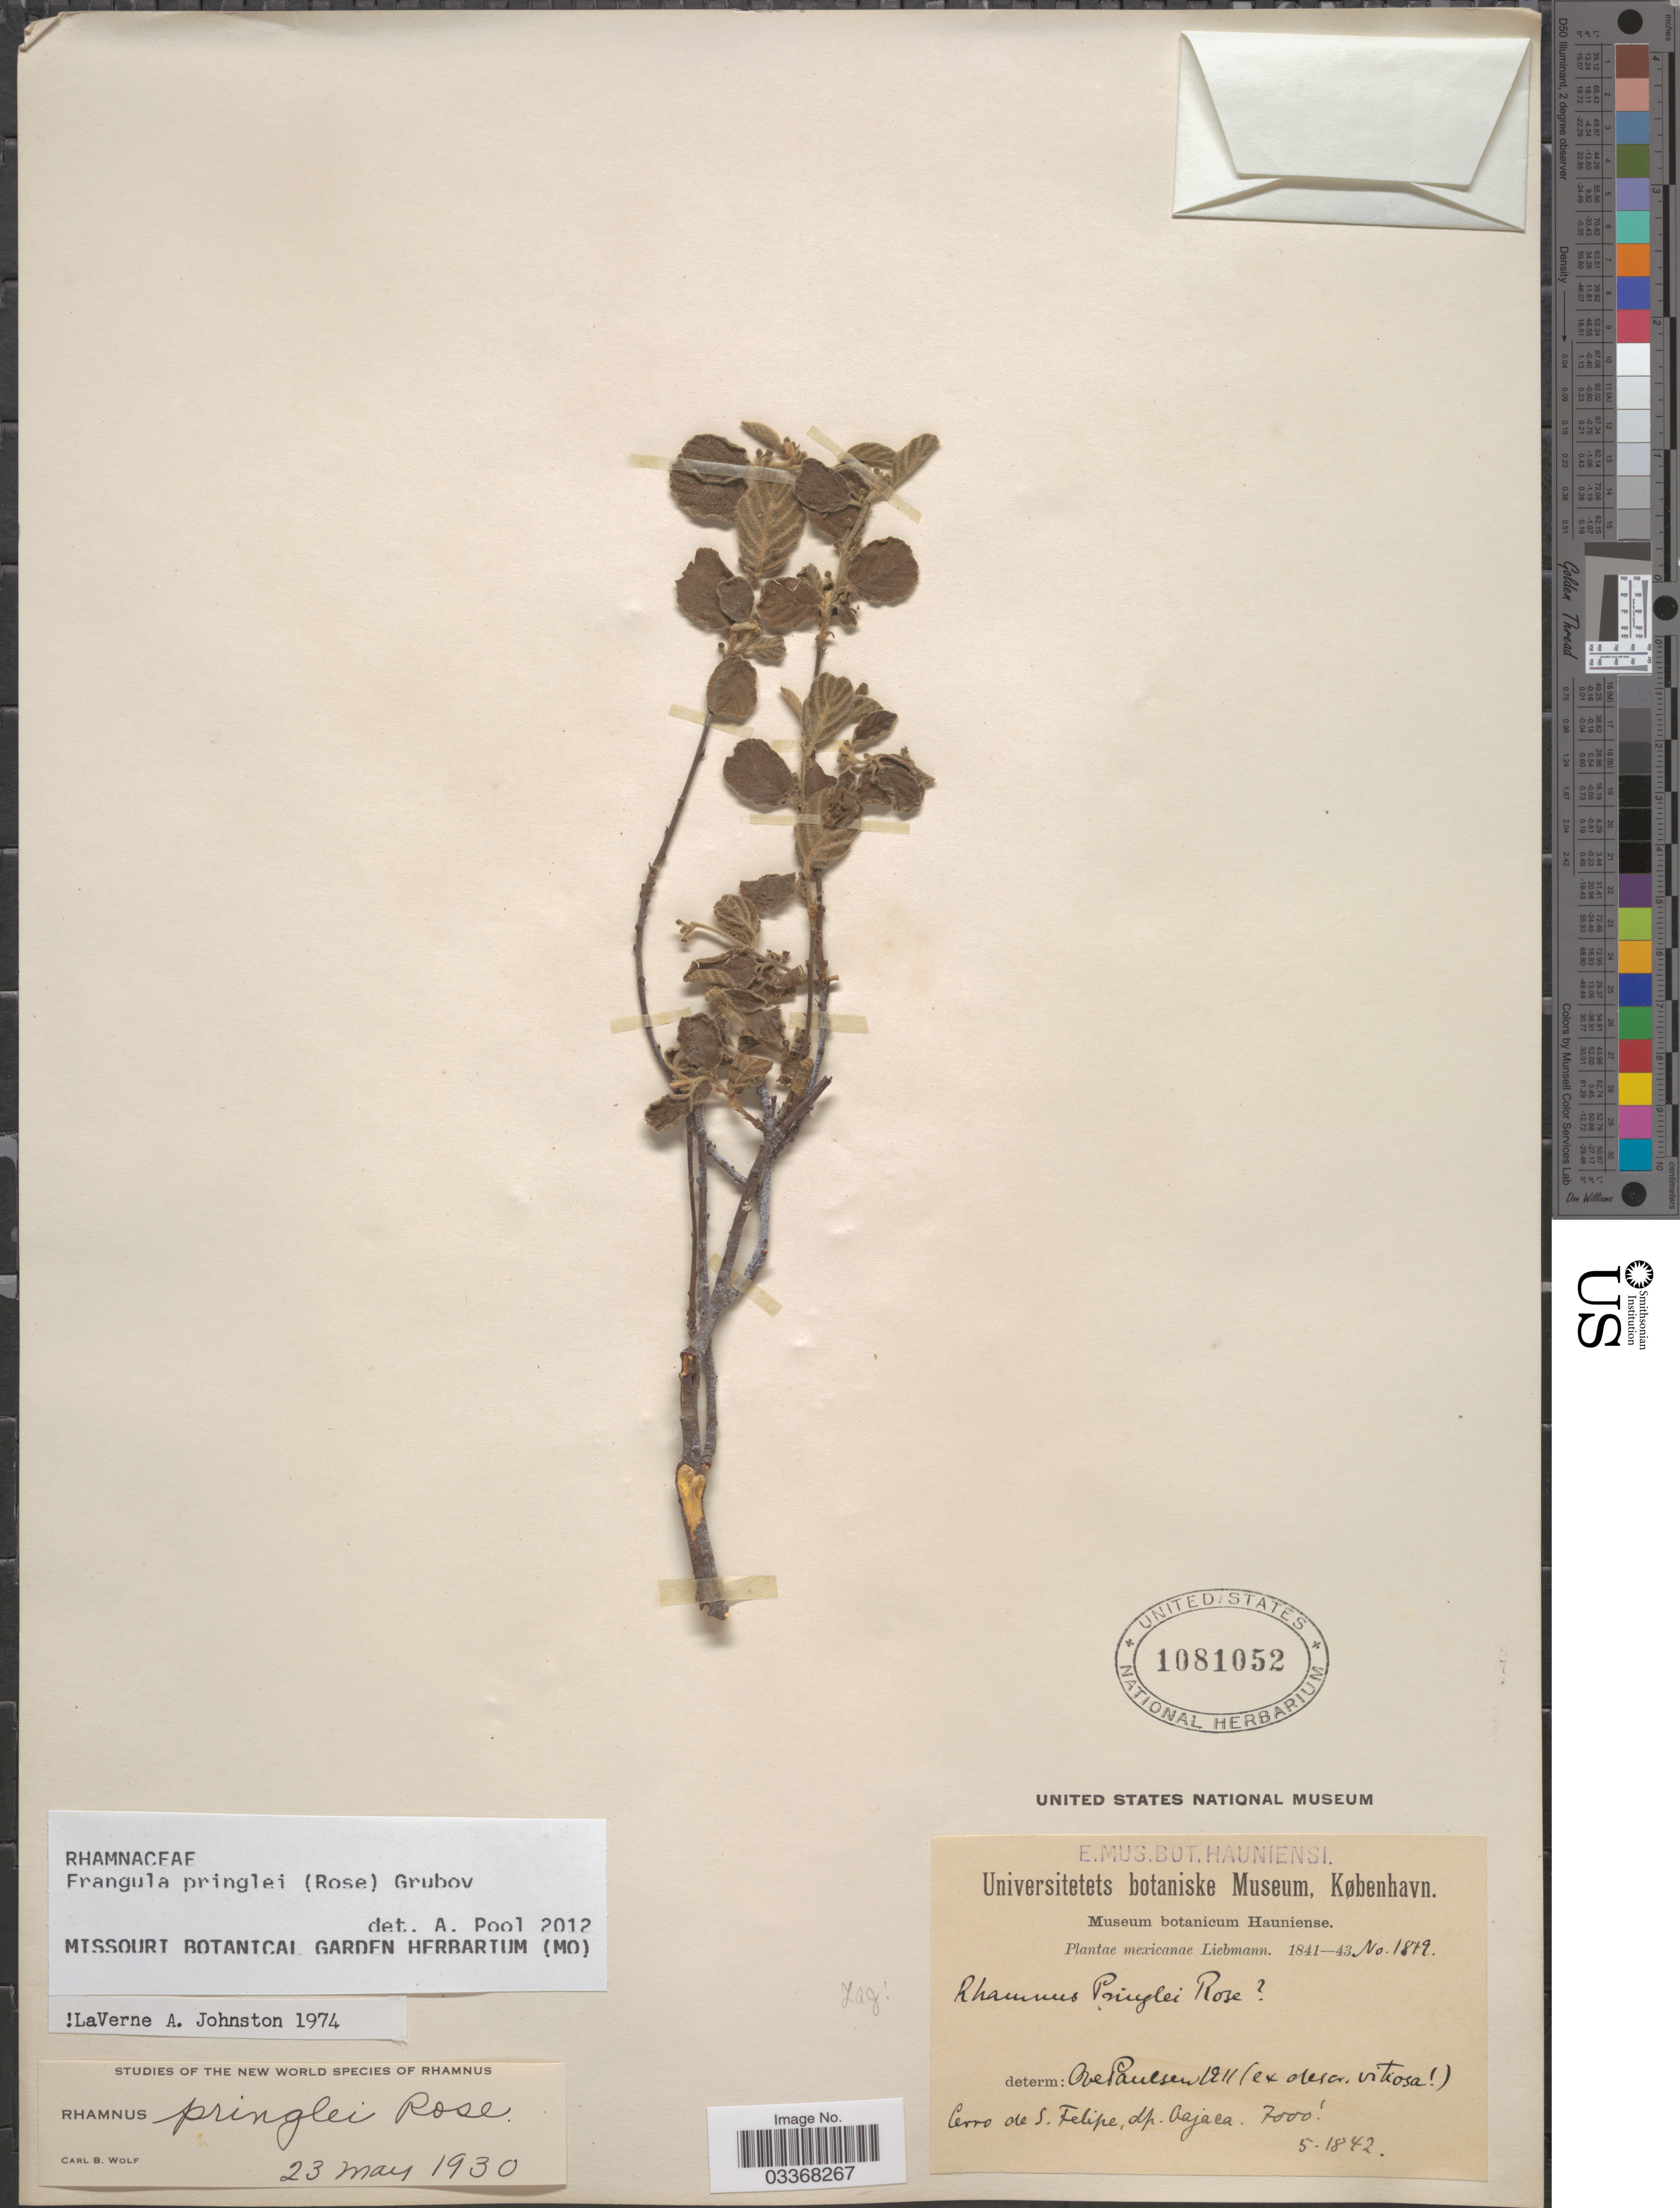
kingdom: Plantae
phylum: Tracheophyta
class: Magnoliopsida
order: Rosales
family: Rhamnaceae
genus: Frangula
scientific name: Frangula alnus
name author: (Rose) Grubov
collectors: Liebmann, --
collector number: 1879*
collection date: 1842-05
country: Mexico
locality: Cerro de S. Felipe, dp. Oajaca.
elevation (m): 2134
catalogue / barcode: US 1081052